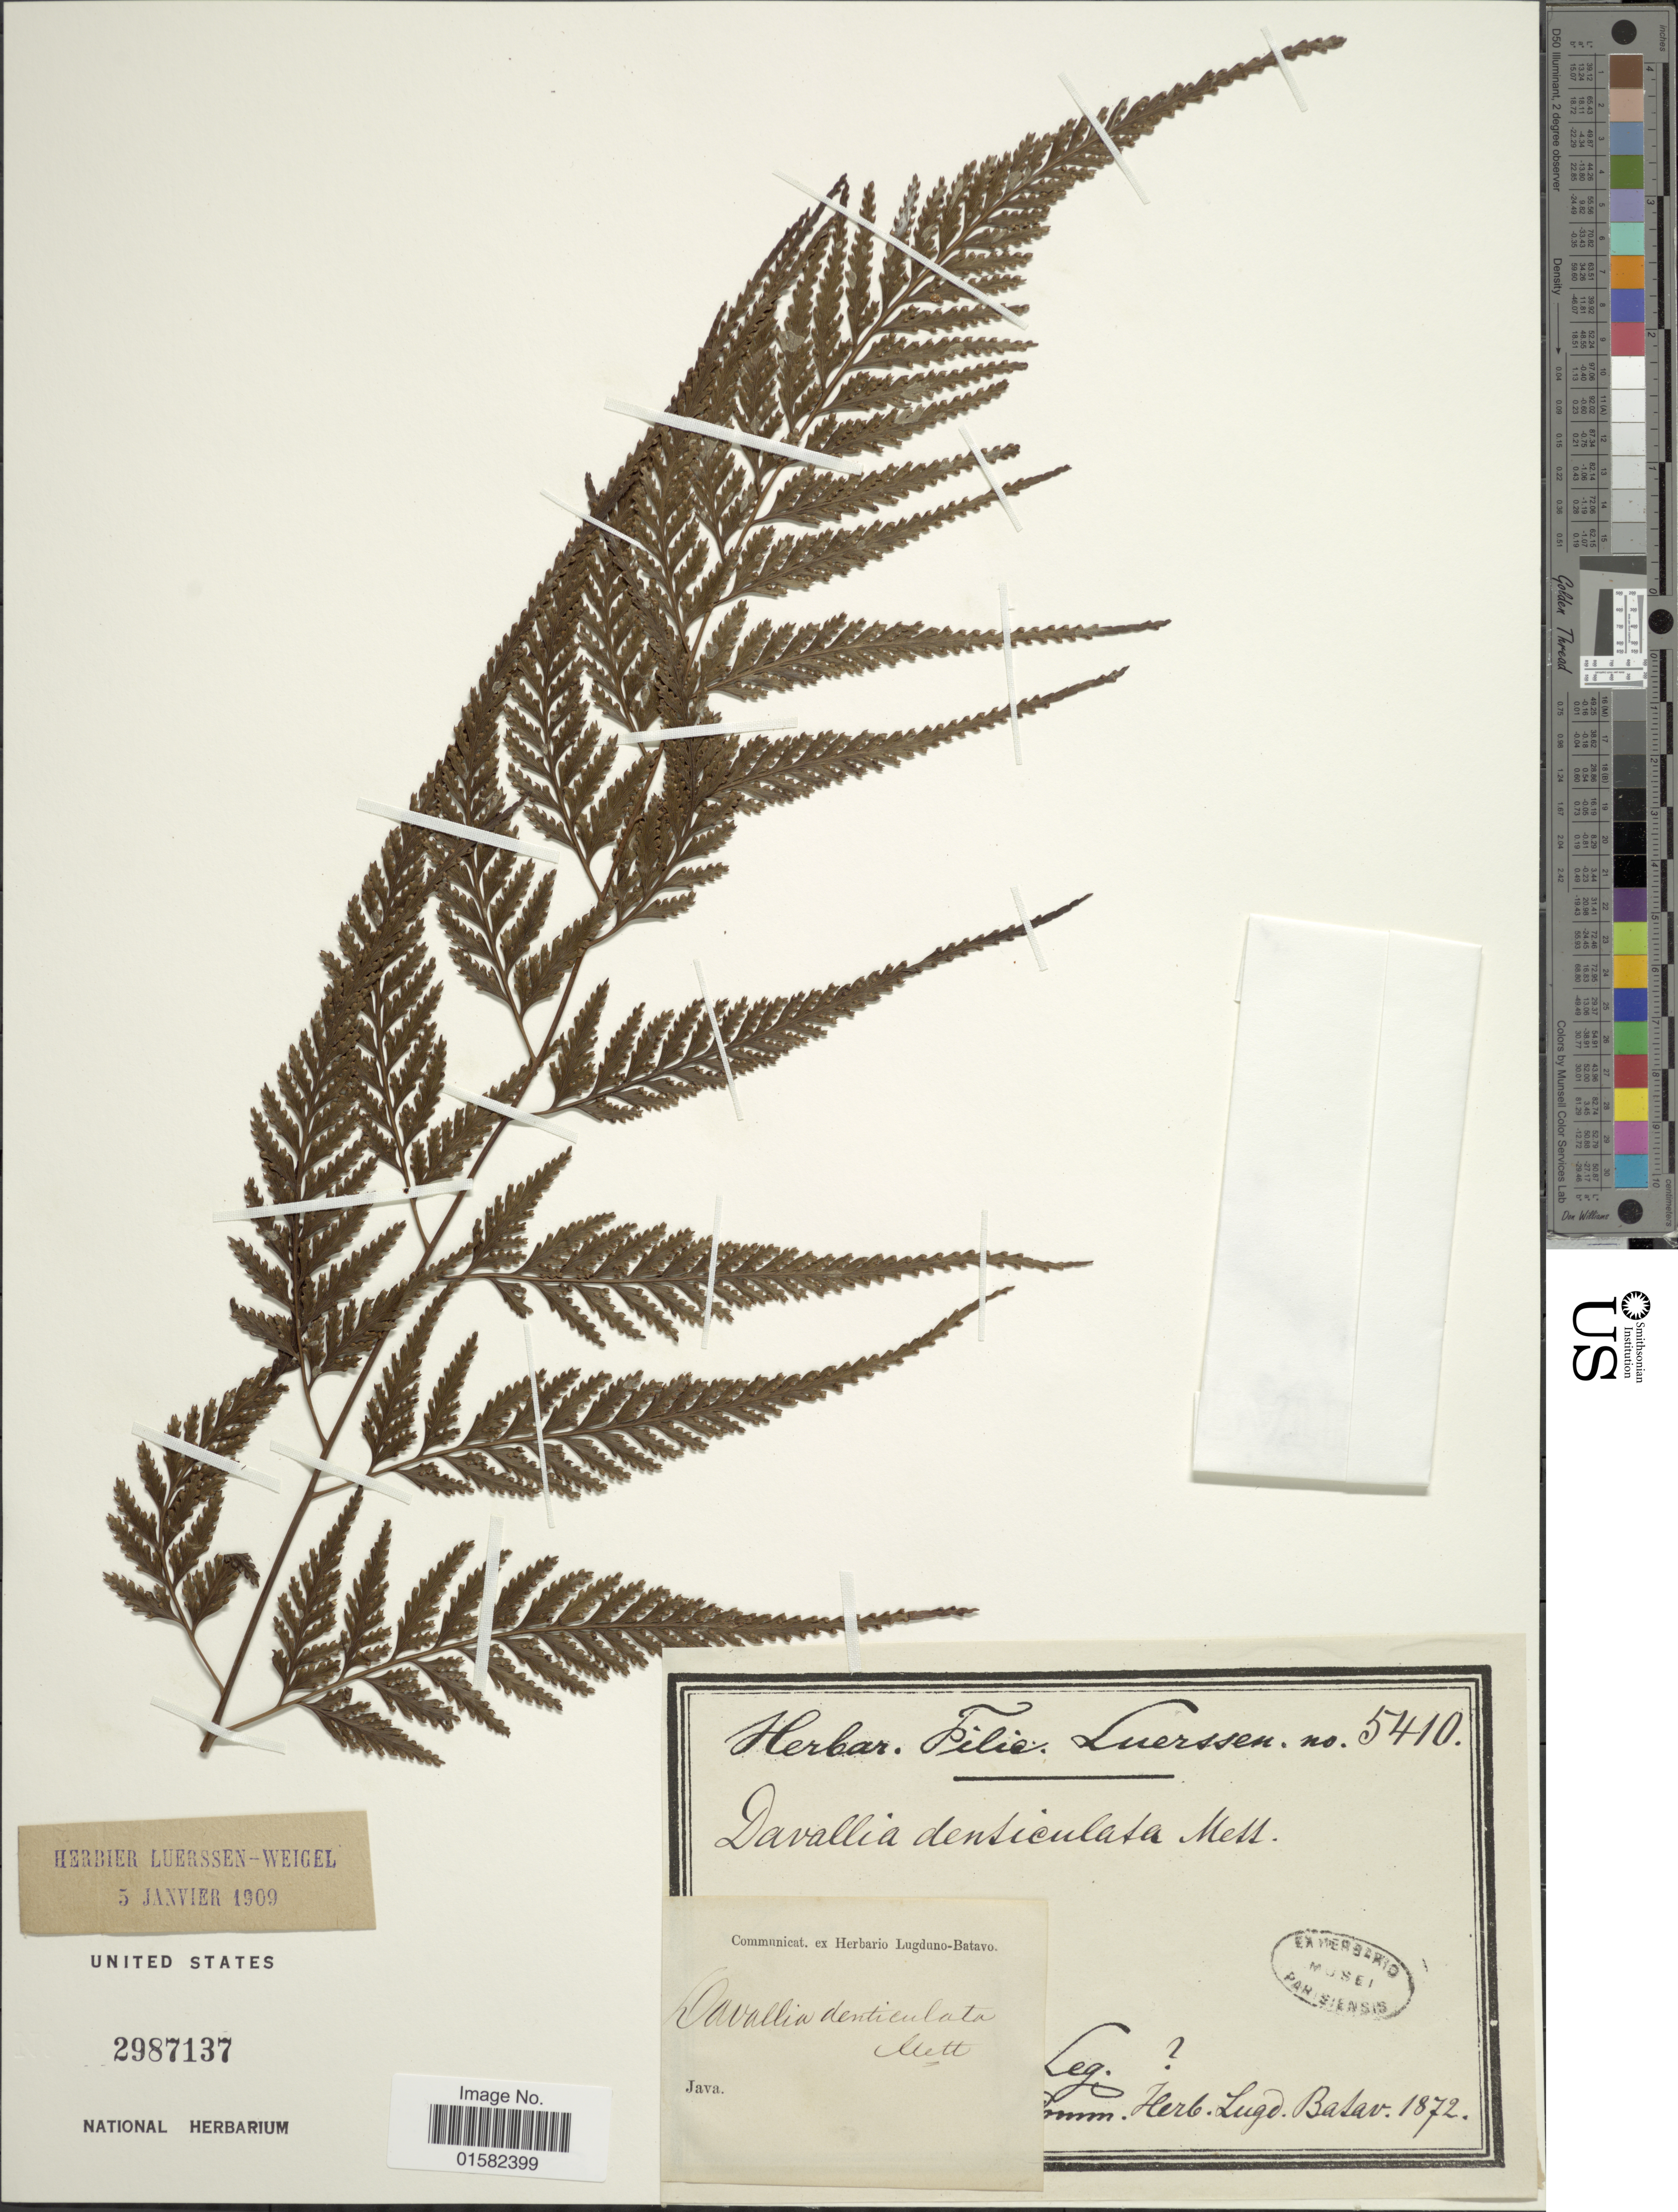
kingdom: Plantae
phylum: Tracheophyta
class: Polypodiopsida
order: Polypodiales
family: Davalliaceae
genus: Wibelia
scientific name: Wibelia denticulata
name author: (Burm. f.) M. Kato & Tsutsumi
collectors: ex herb. Leurssen-Weigel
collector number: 5410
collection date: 1872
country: Indonesia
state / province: Java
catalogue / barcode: US 2987137